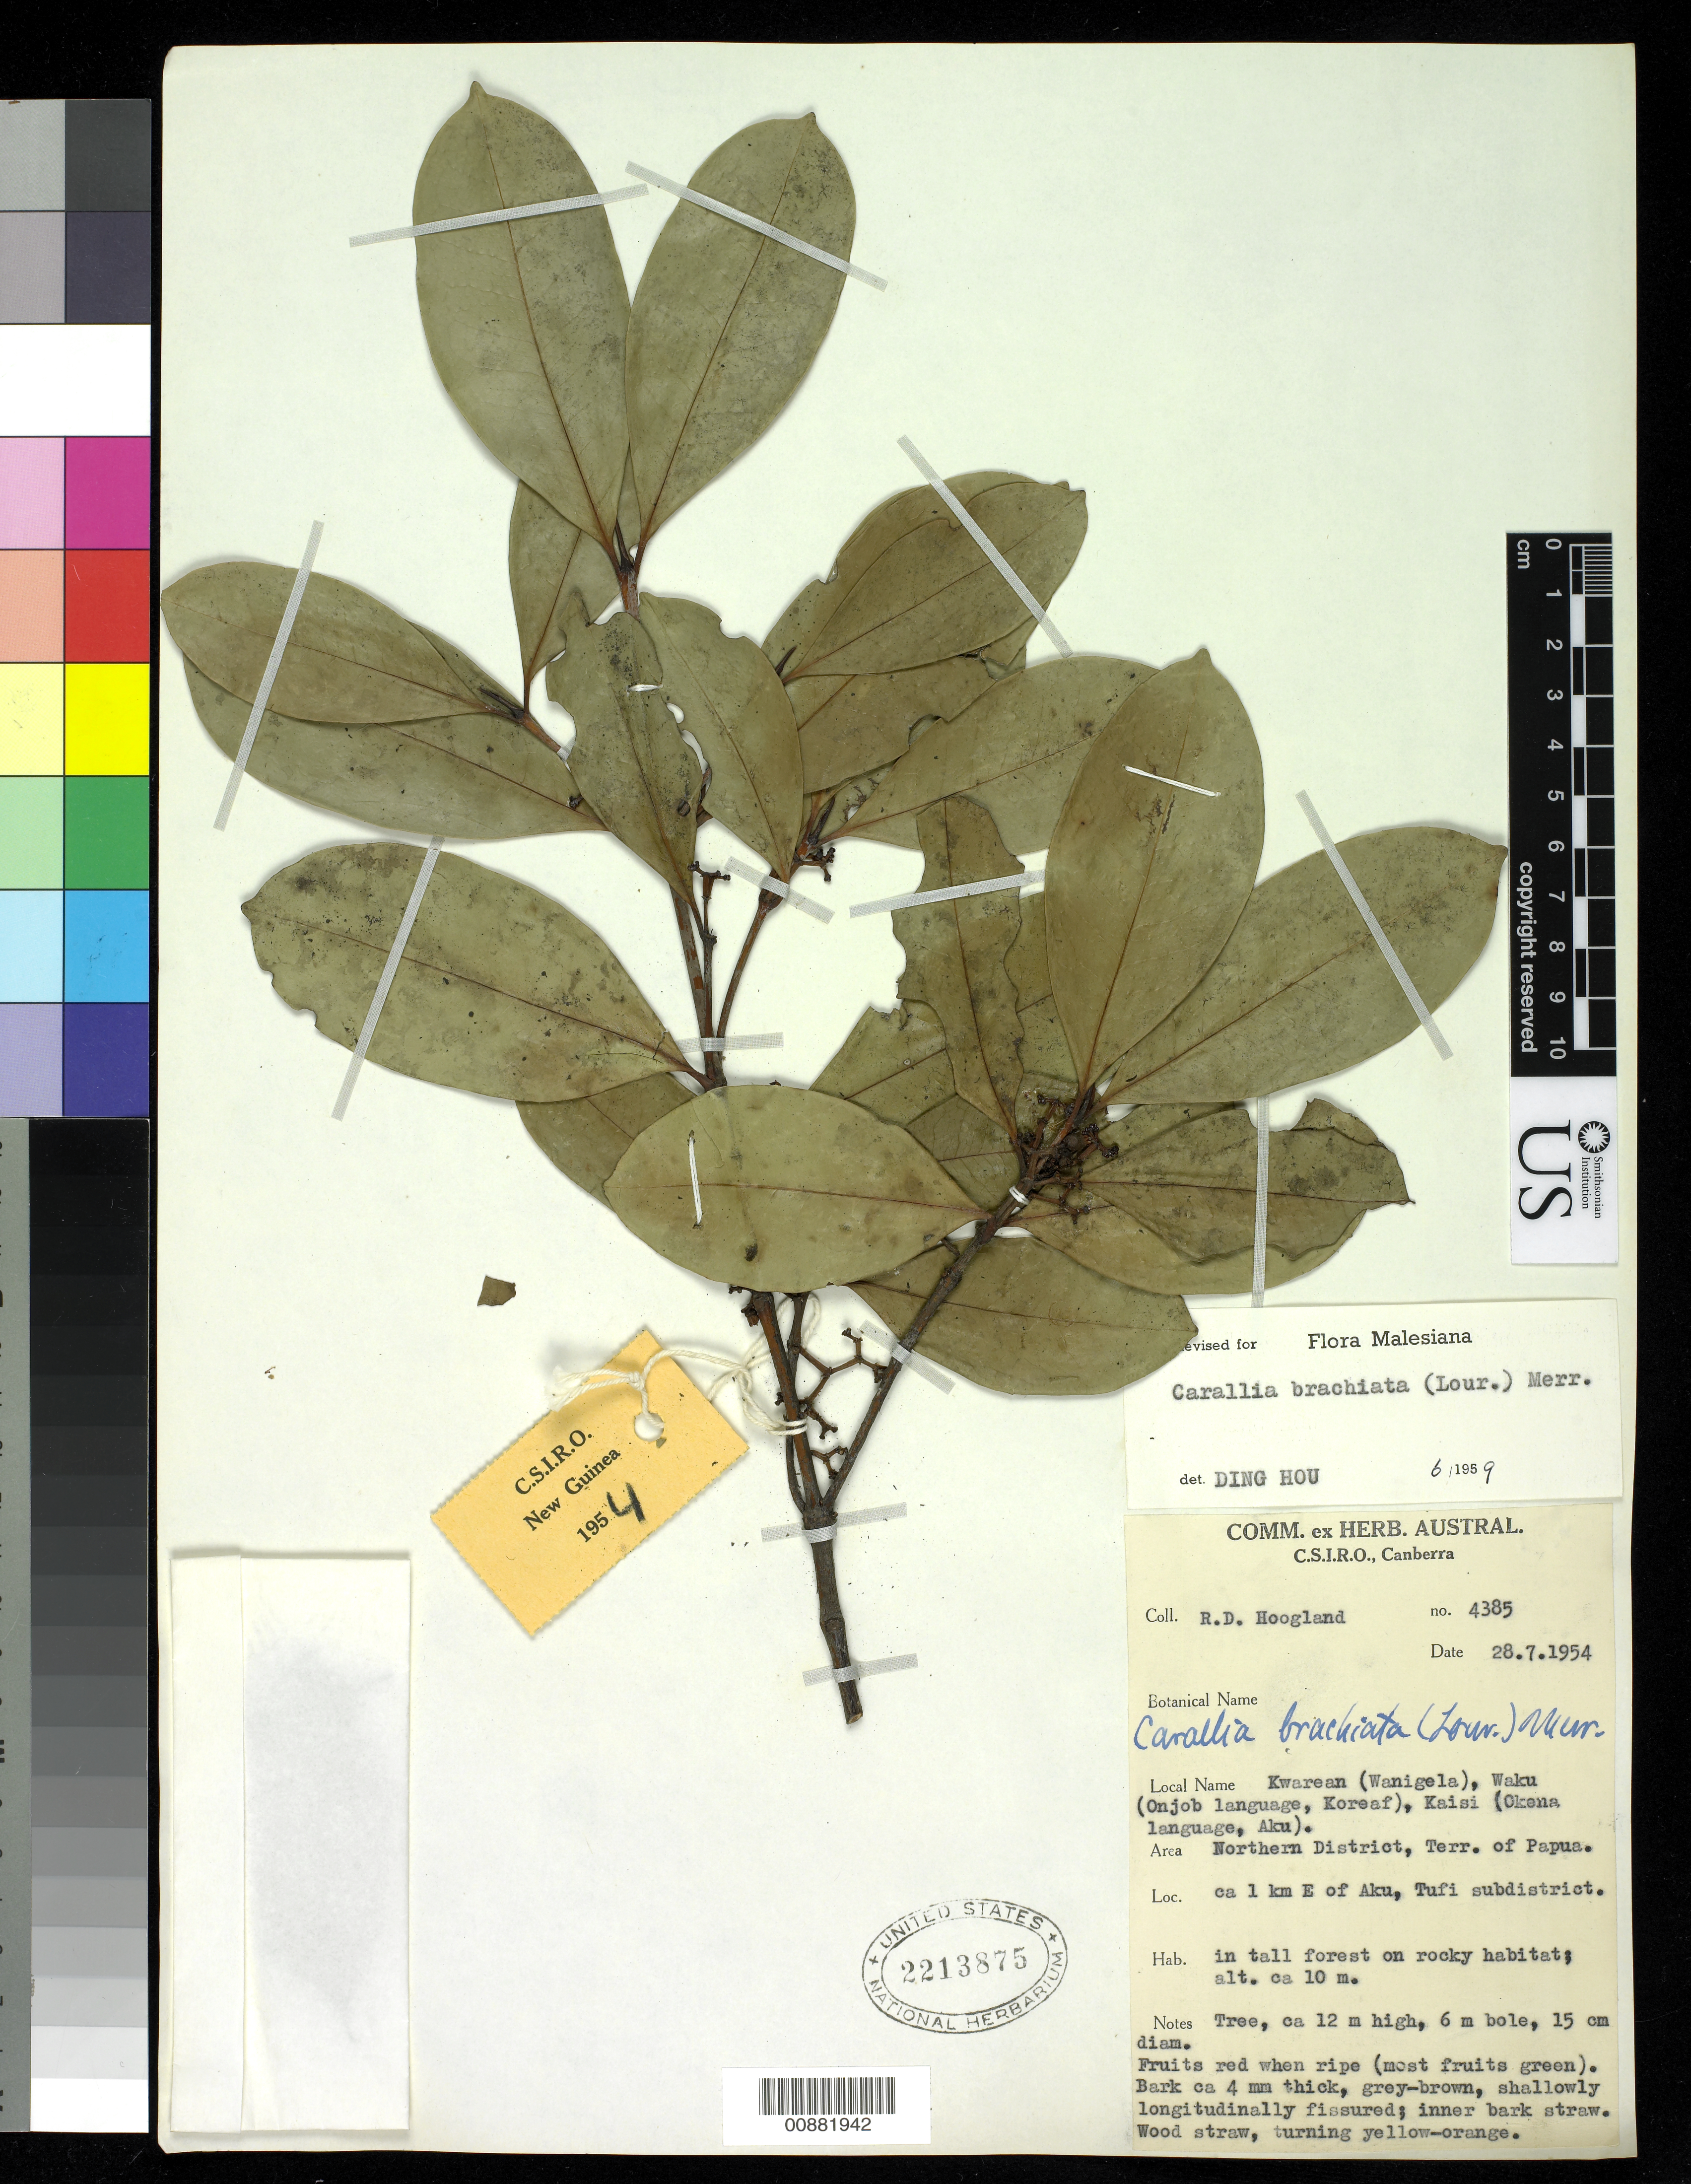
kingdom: Plantae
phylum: Tracheophyta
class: Magnoliopsida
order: Malpighiales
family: Rhizophoraceae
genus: Carallia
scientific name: Carallia brachiata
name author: (Lour.) Merr.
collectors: R. D. Hoogland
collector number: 4385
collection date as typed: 28 Jul 1954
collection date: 1954-07-28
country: Papua New Guinea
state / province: Northern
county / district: Tufi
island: New Guinea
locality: ca 1 km E of Aku, Tufi subdistrict.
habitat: in tall forest on rocky habitat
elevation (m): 12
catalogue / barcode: US 2213875